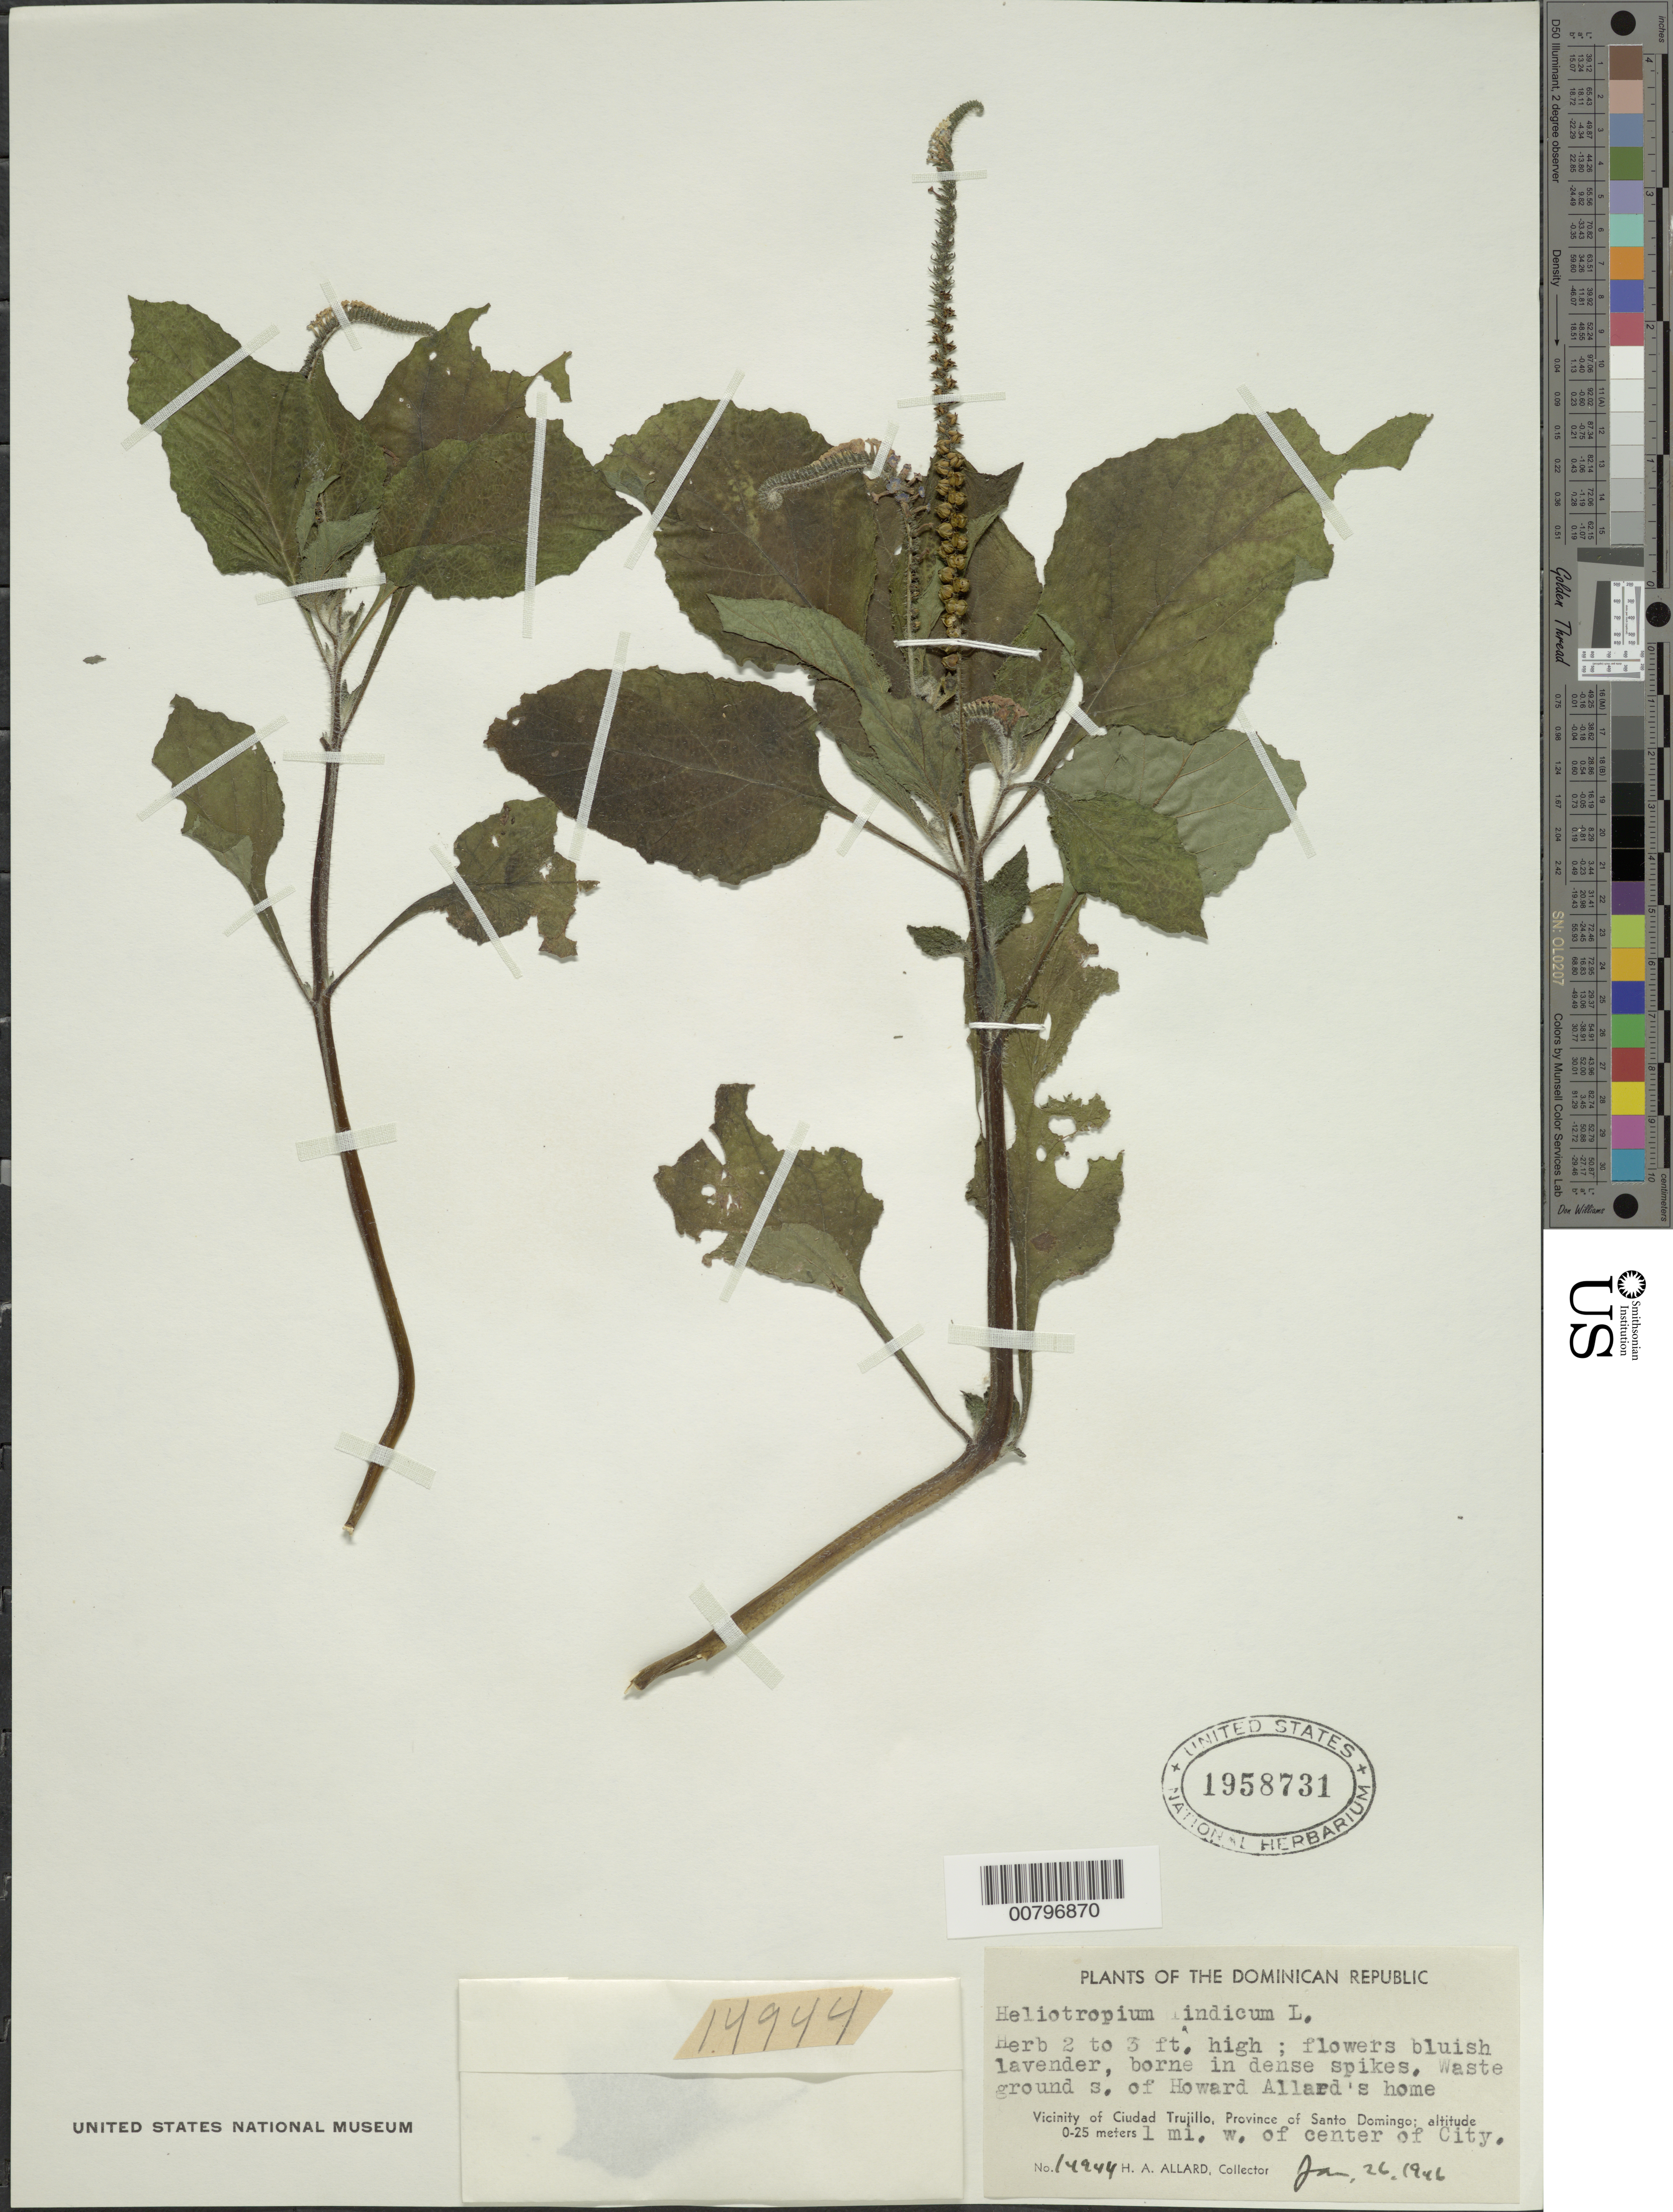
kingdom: Plantae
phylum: Tracheophyta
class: Magnoliopsida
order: Boraginales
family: Heliotropiaceae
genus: Heliotropium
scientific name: Heliotropium indicum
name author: L.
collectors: H. A. Allard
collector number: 14944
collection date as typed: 26 Jan 1946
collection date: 1946-01-26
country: Dominican Republic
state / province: Distrito Nacional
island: Hispaniola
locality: Vicinity of Santo Domingo, 1 mi W of City center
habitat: Waste ground of house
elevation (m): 0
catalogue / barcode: US 1958731